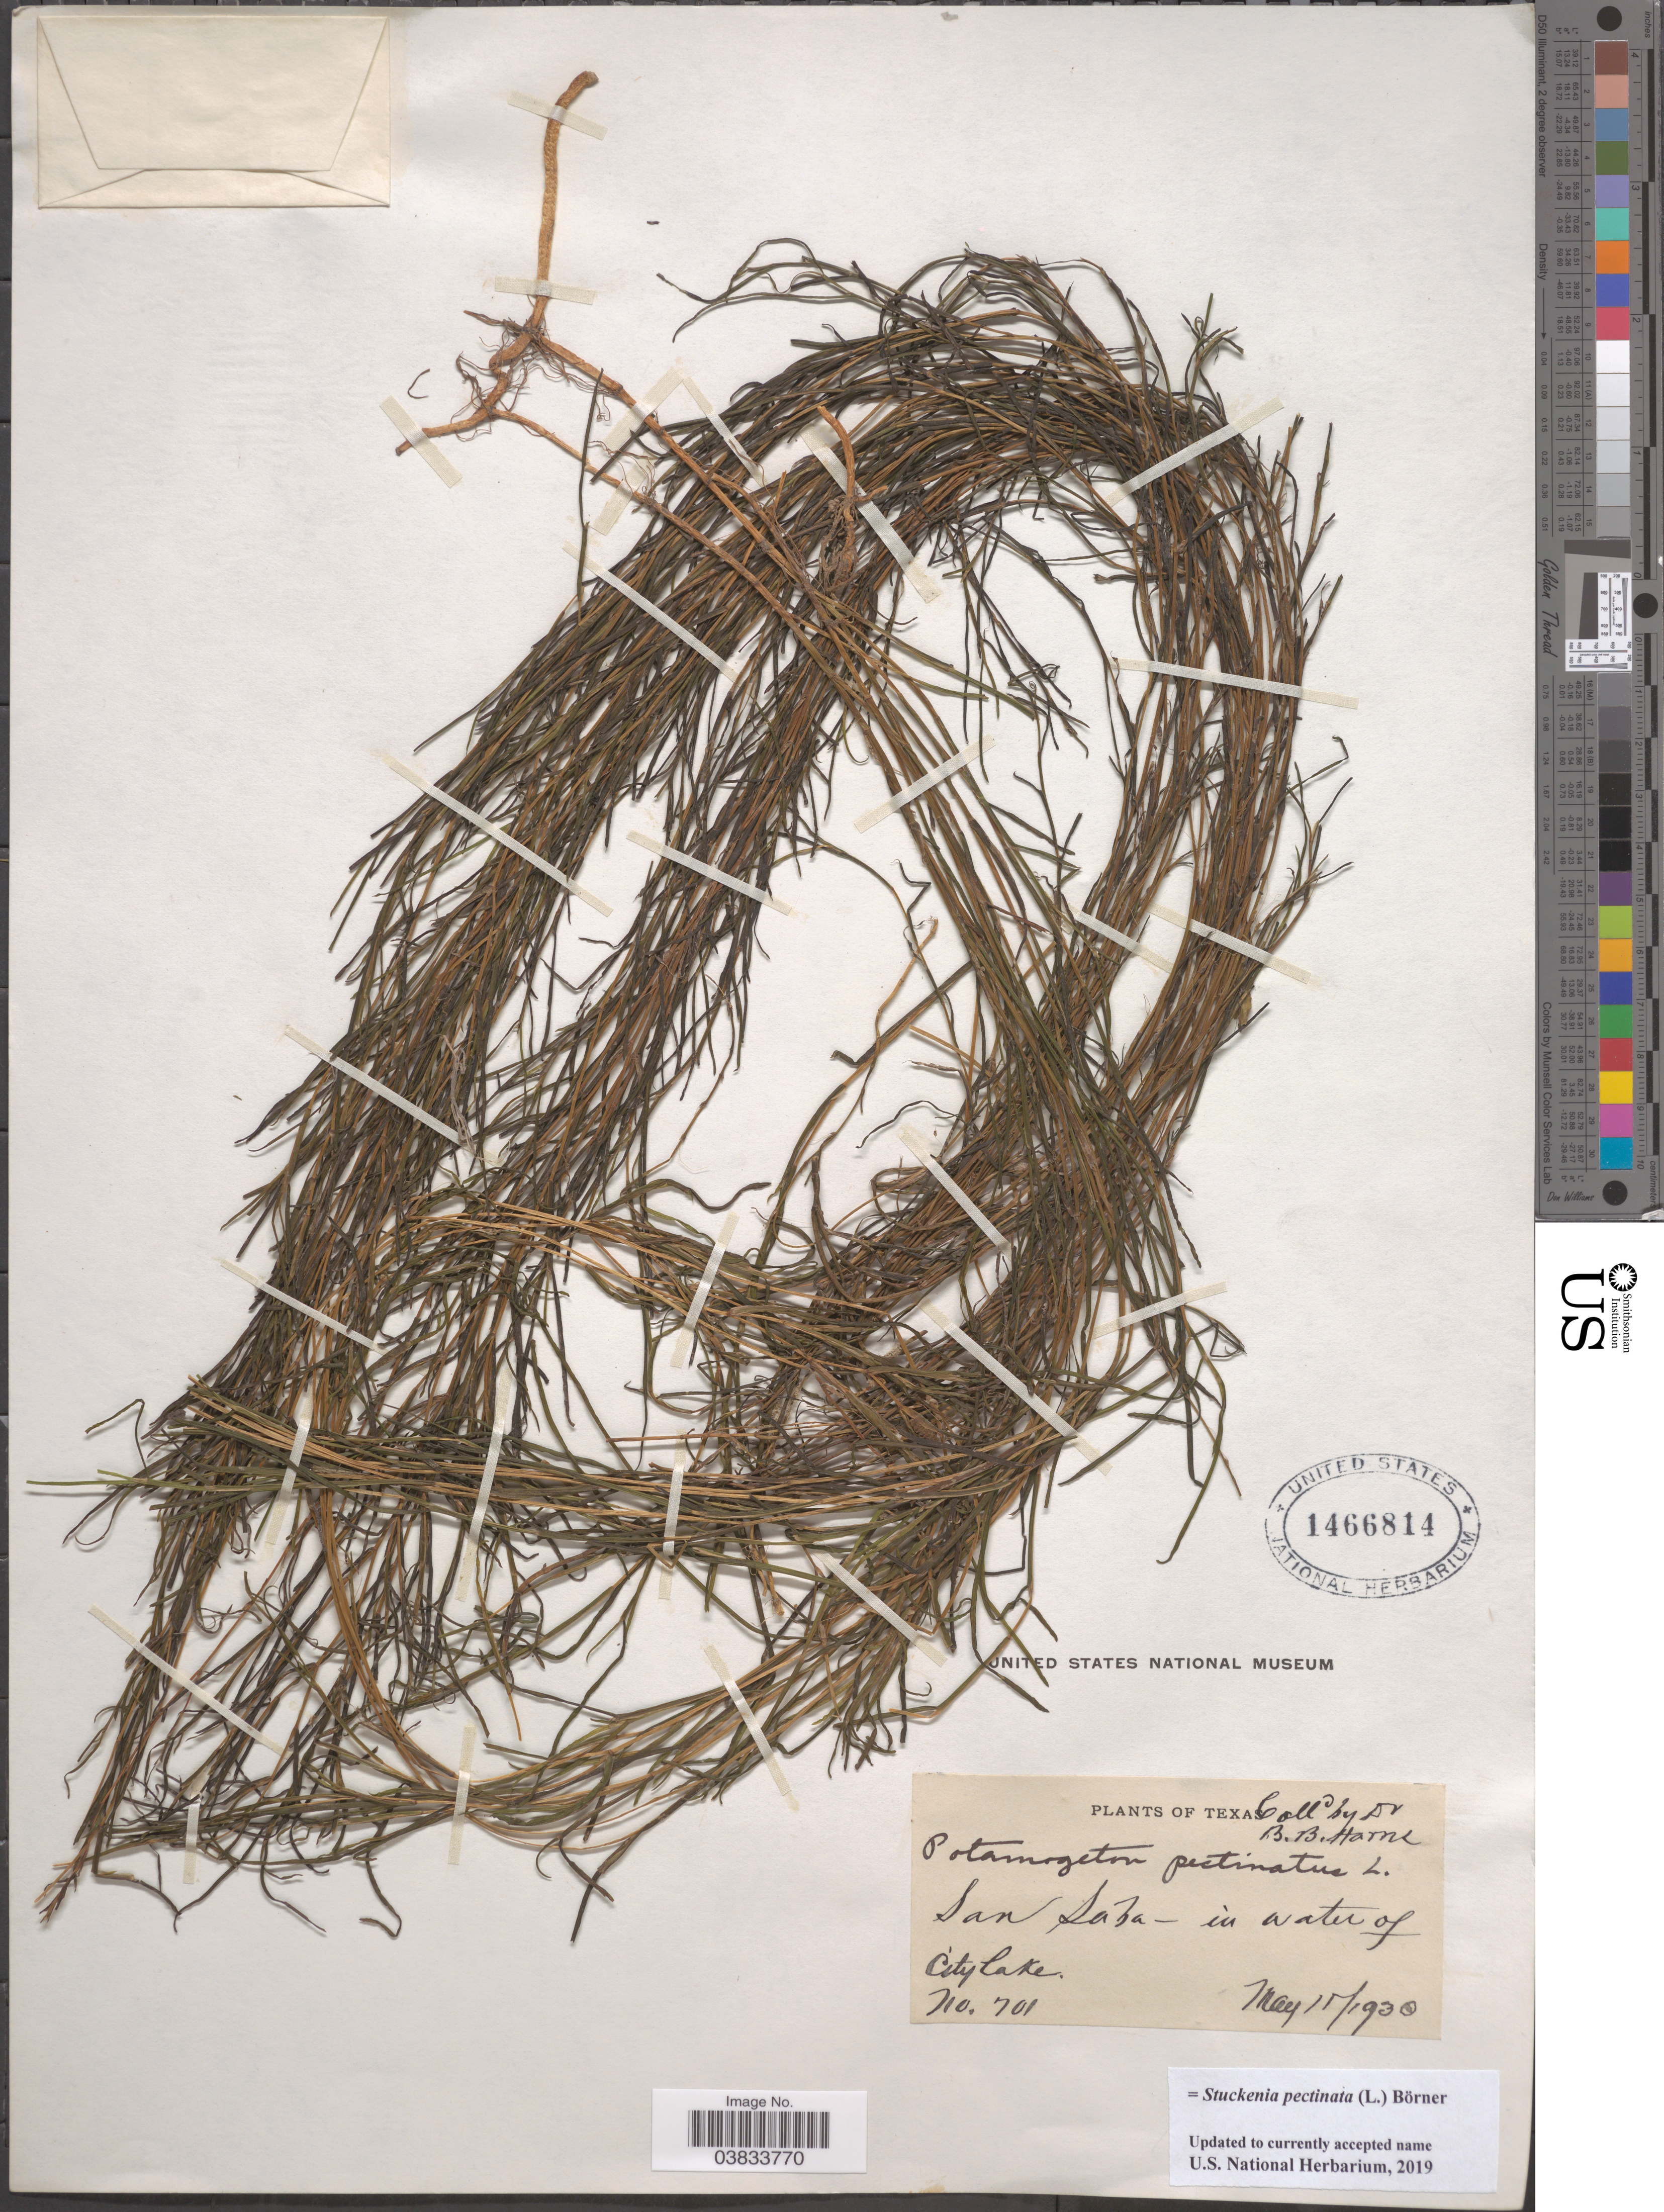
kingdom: Plantae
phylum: Tracheophyta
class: Liliopsida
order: Alismatales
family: Potamogetonaceae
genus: Stuckenia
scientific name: Stuckenia pectinata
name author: (L.) Börner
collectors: B. B. Harris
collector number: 701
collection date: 1930-05-15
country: United States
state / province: Texas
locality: San Saba - in water of City Lake.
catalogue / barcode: US 1466814